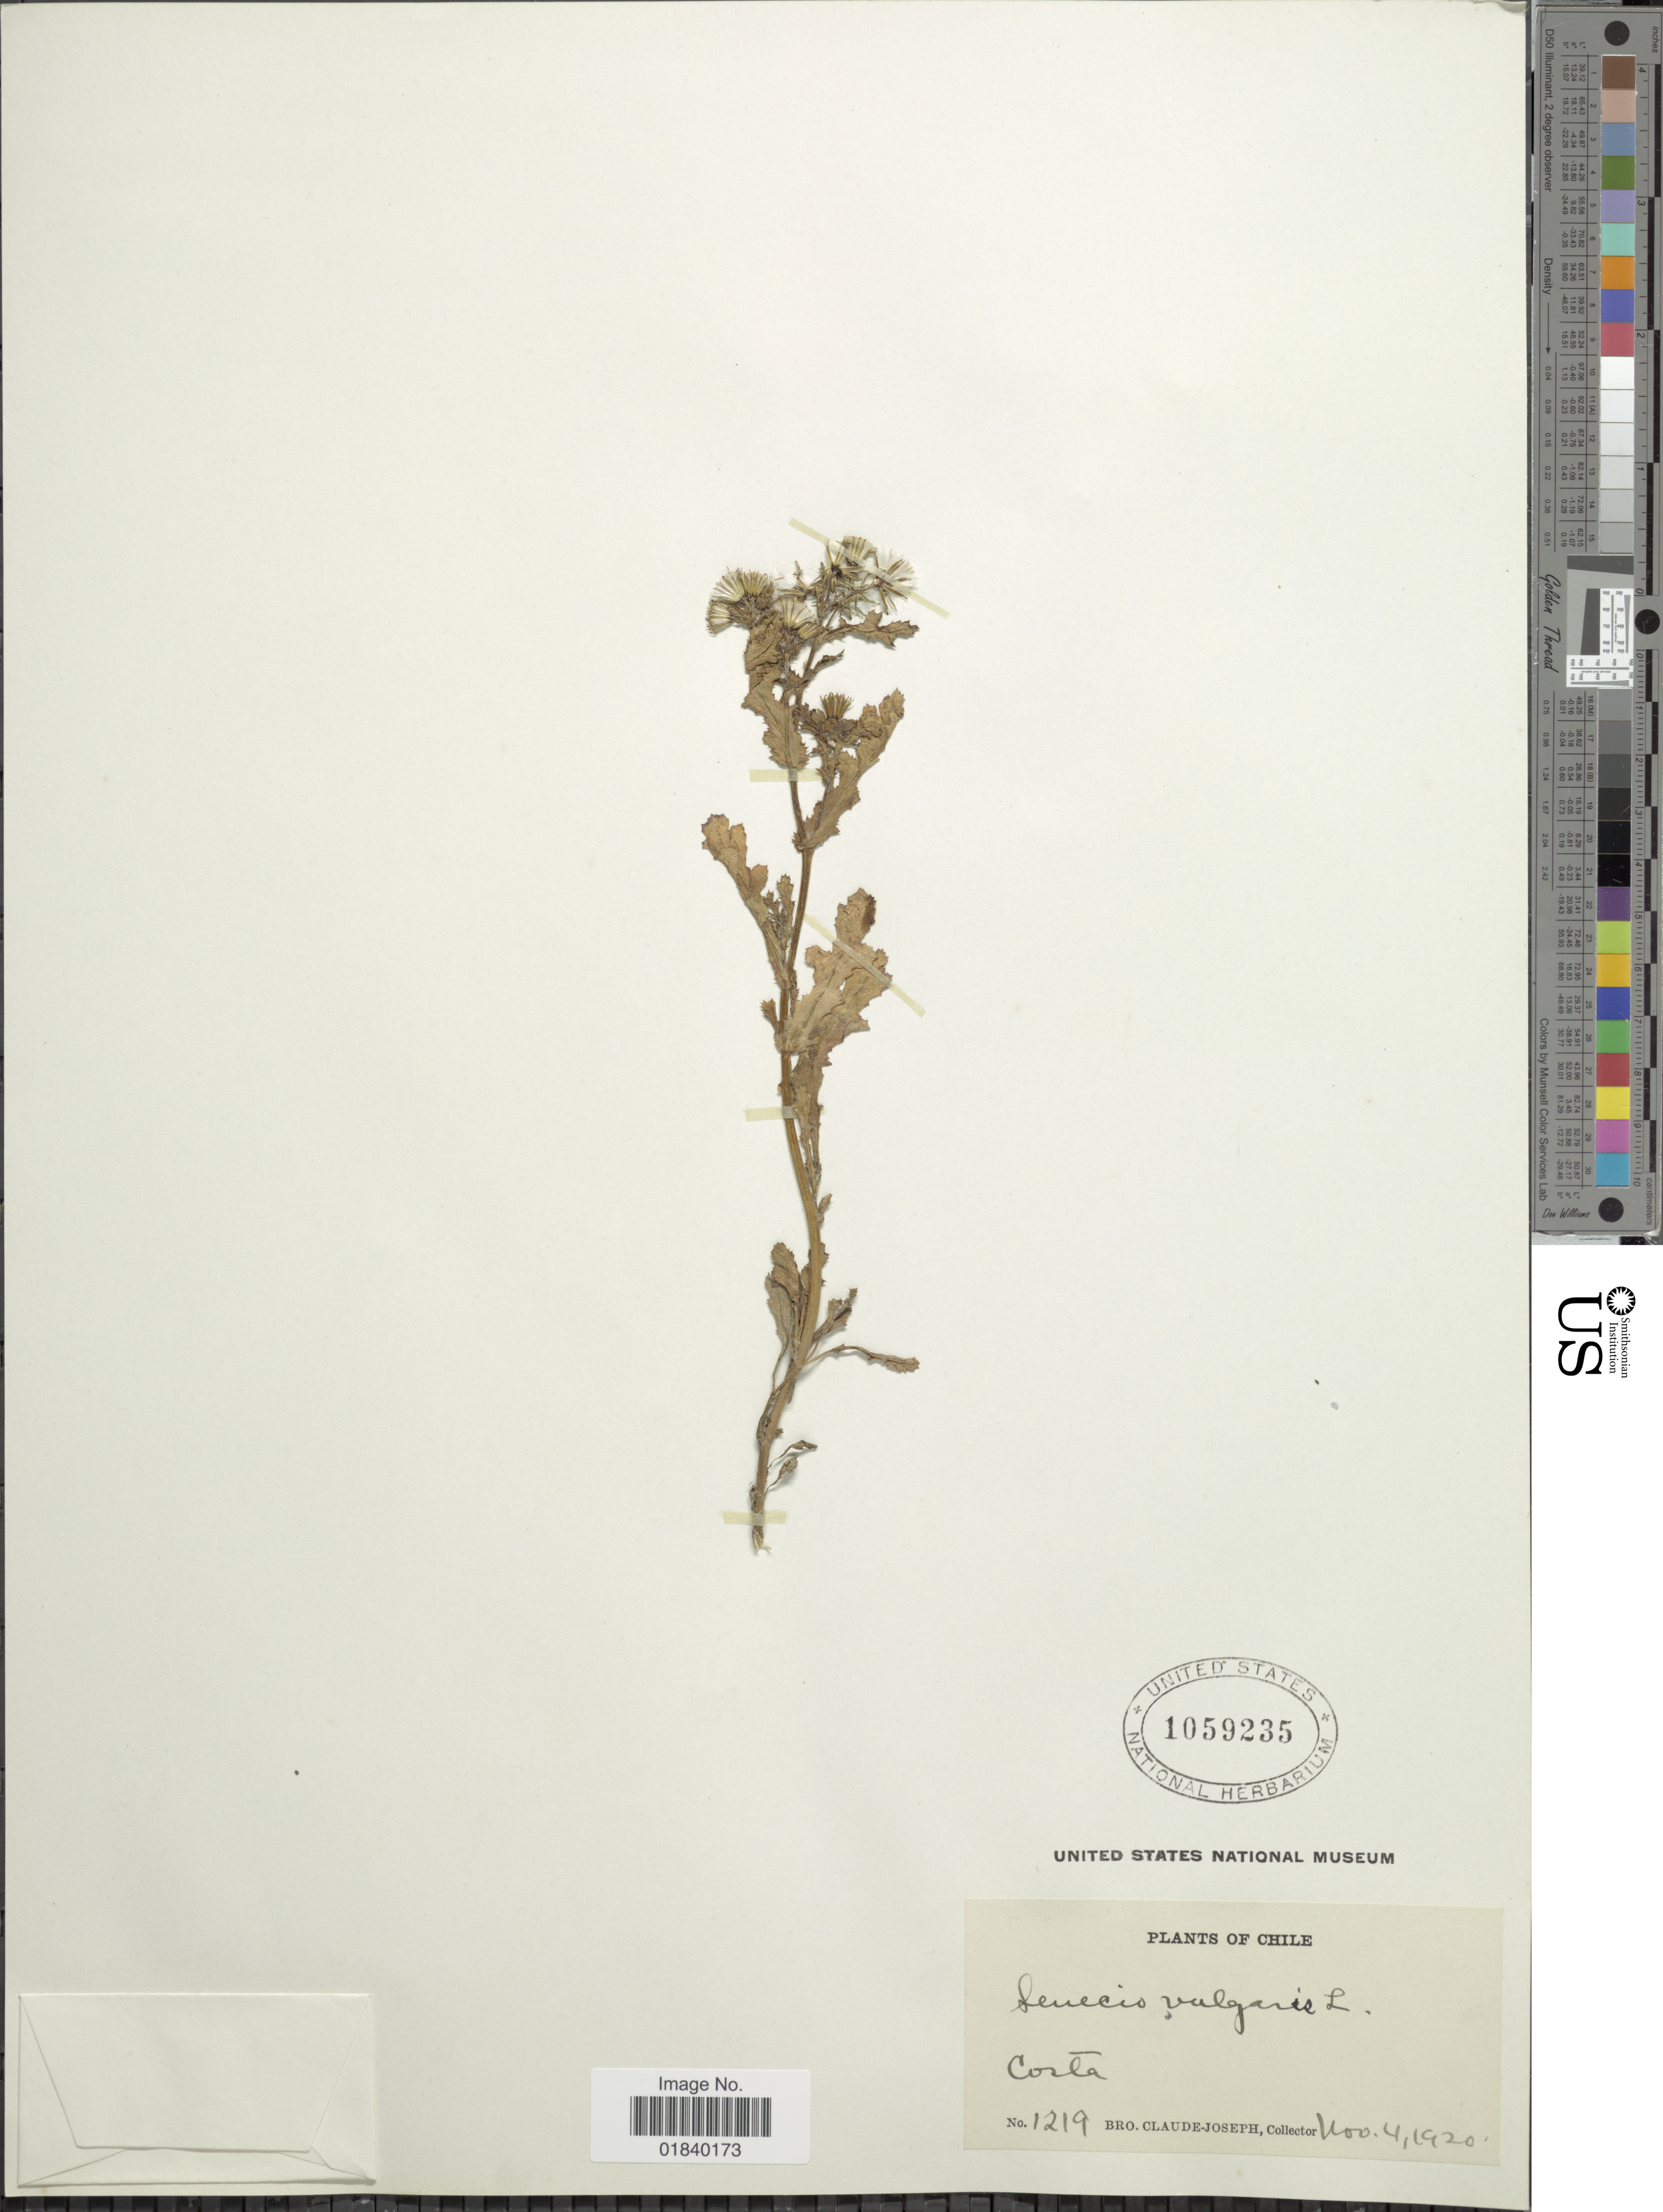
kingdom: Plantae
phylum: Tracheophyta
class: Magnoliopsida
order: Asterales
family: Asteraceae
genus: Senecio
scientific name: Senecio vulgaris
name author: L.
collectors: Bro. Claude-Joseph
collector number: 1219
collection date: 1920-11-04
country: Chile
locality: Costa. Chile.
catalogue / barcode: US 1059235